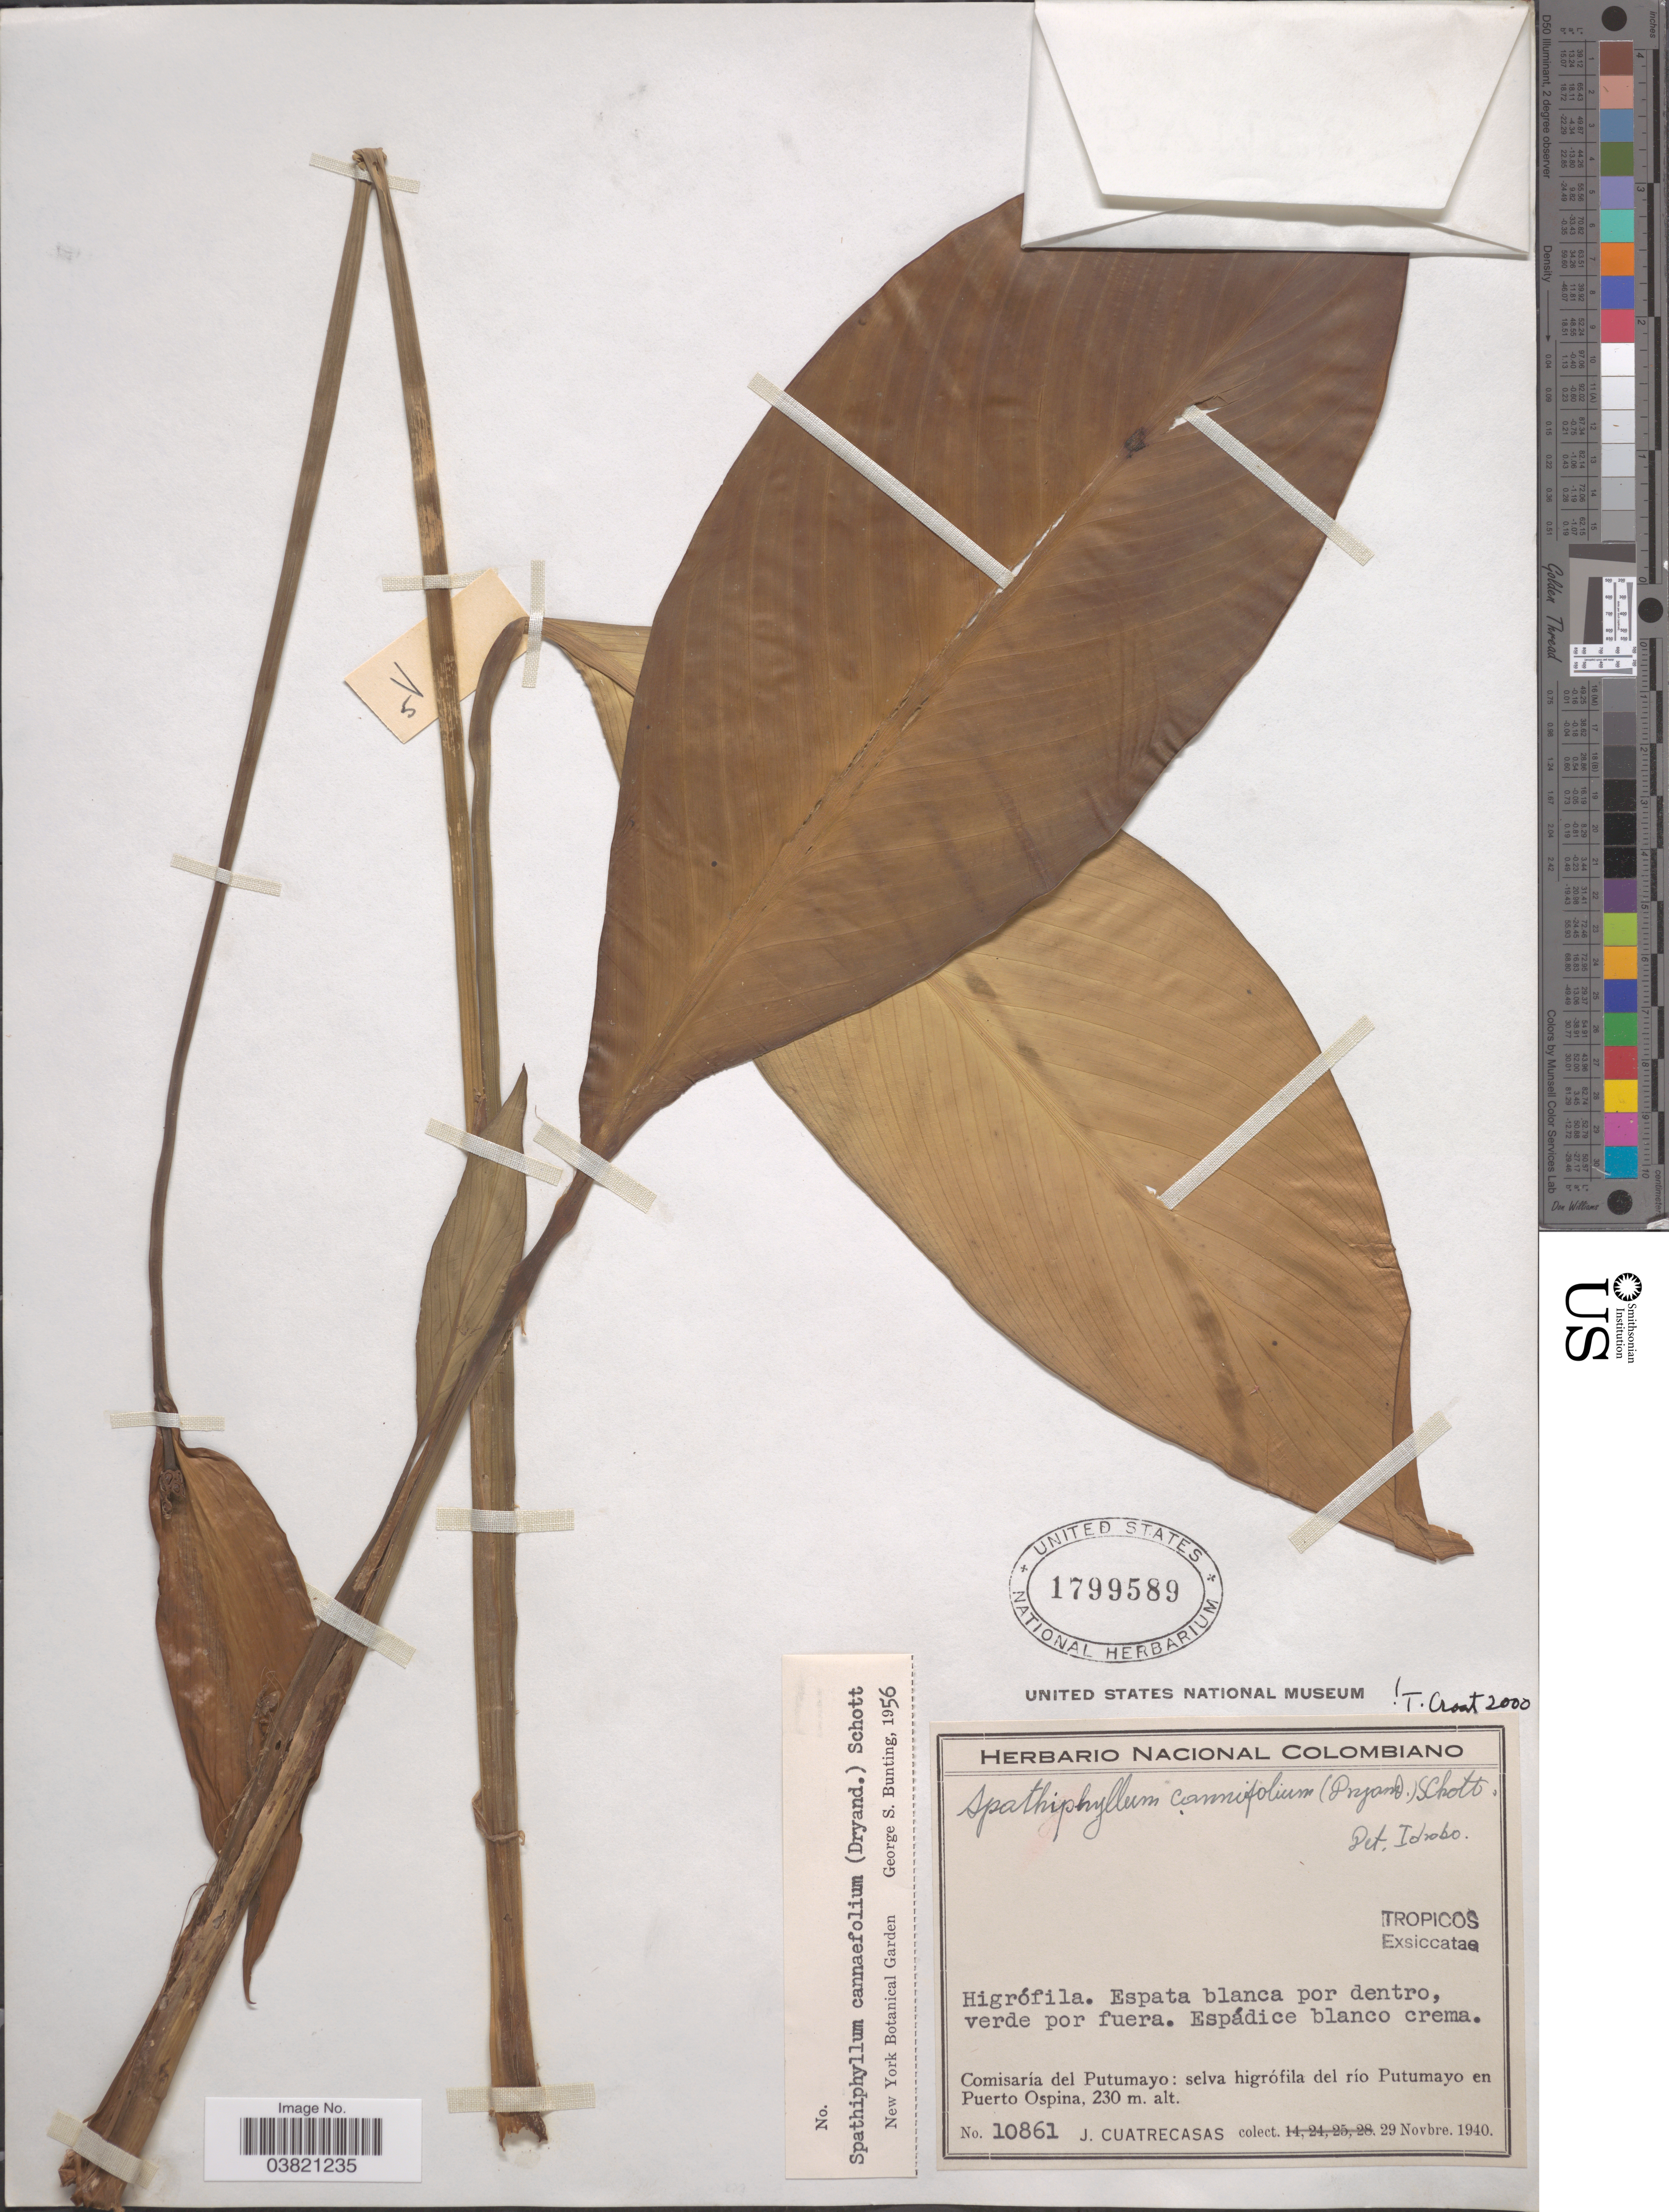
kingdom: Plantae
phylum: Tracheophyta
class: Liliopsida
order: Alismatales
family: Araceae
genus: Spathiphyllum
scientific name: Spathiphyllum cannifolium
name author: (Dryand. ex Sims) Schott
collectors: J. Cuatrecasas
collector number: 10861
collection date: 1940-11-29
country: Colombia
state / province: Putumayo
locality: Comisaría del Putumayo: selva higrófila del río Putumayo en Puerto Ospina.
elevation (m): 230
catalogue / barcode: US 1799589